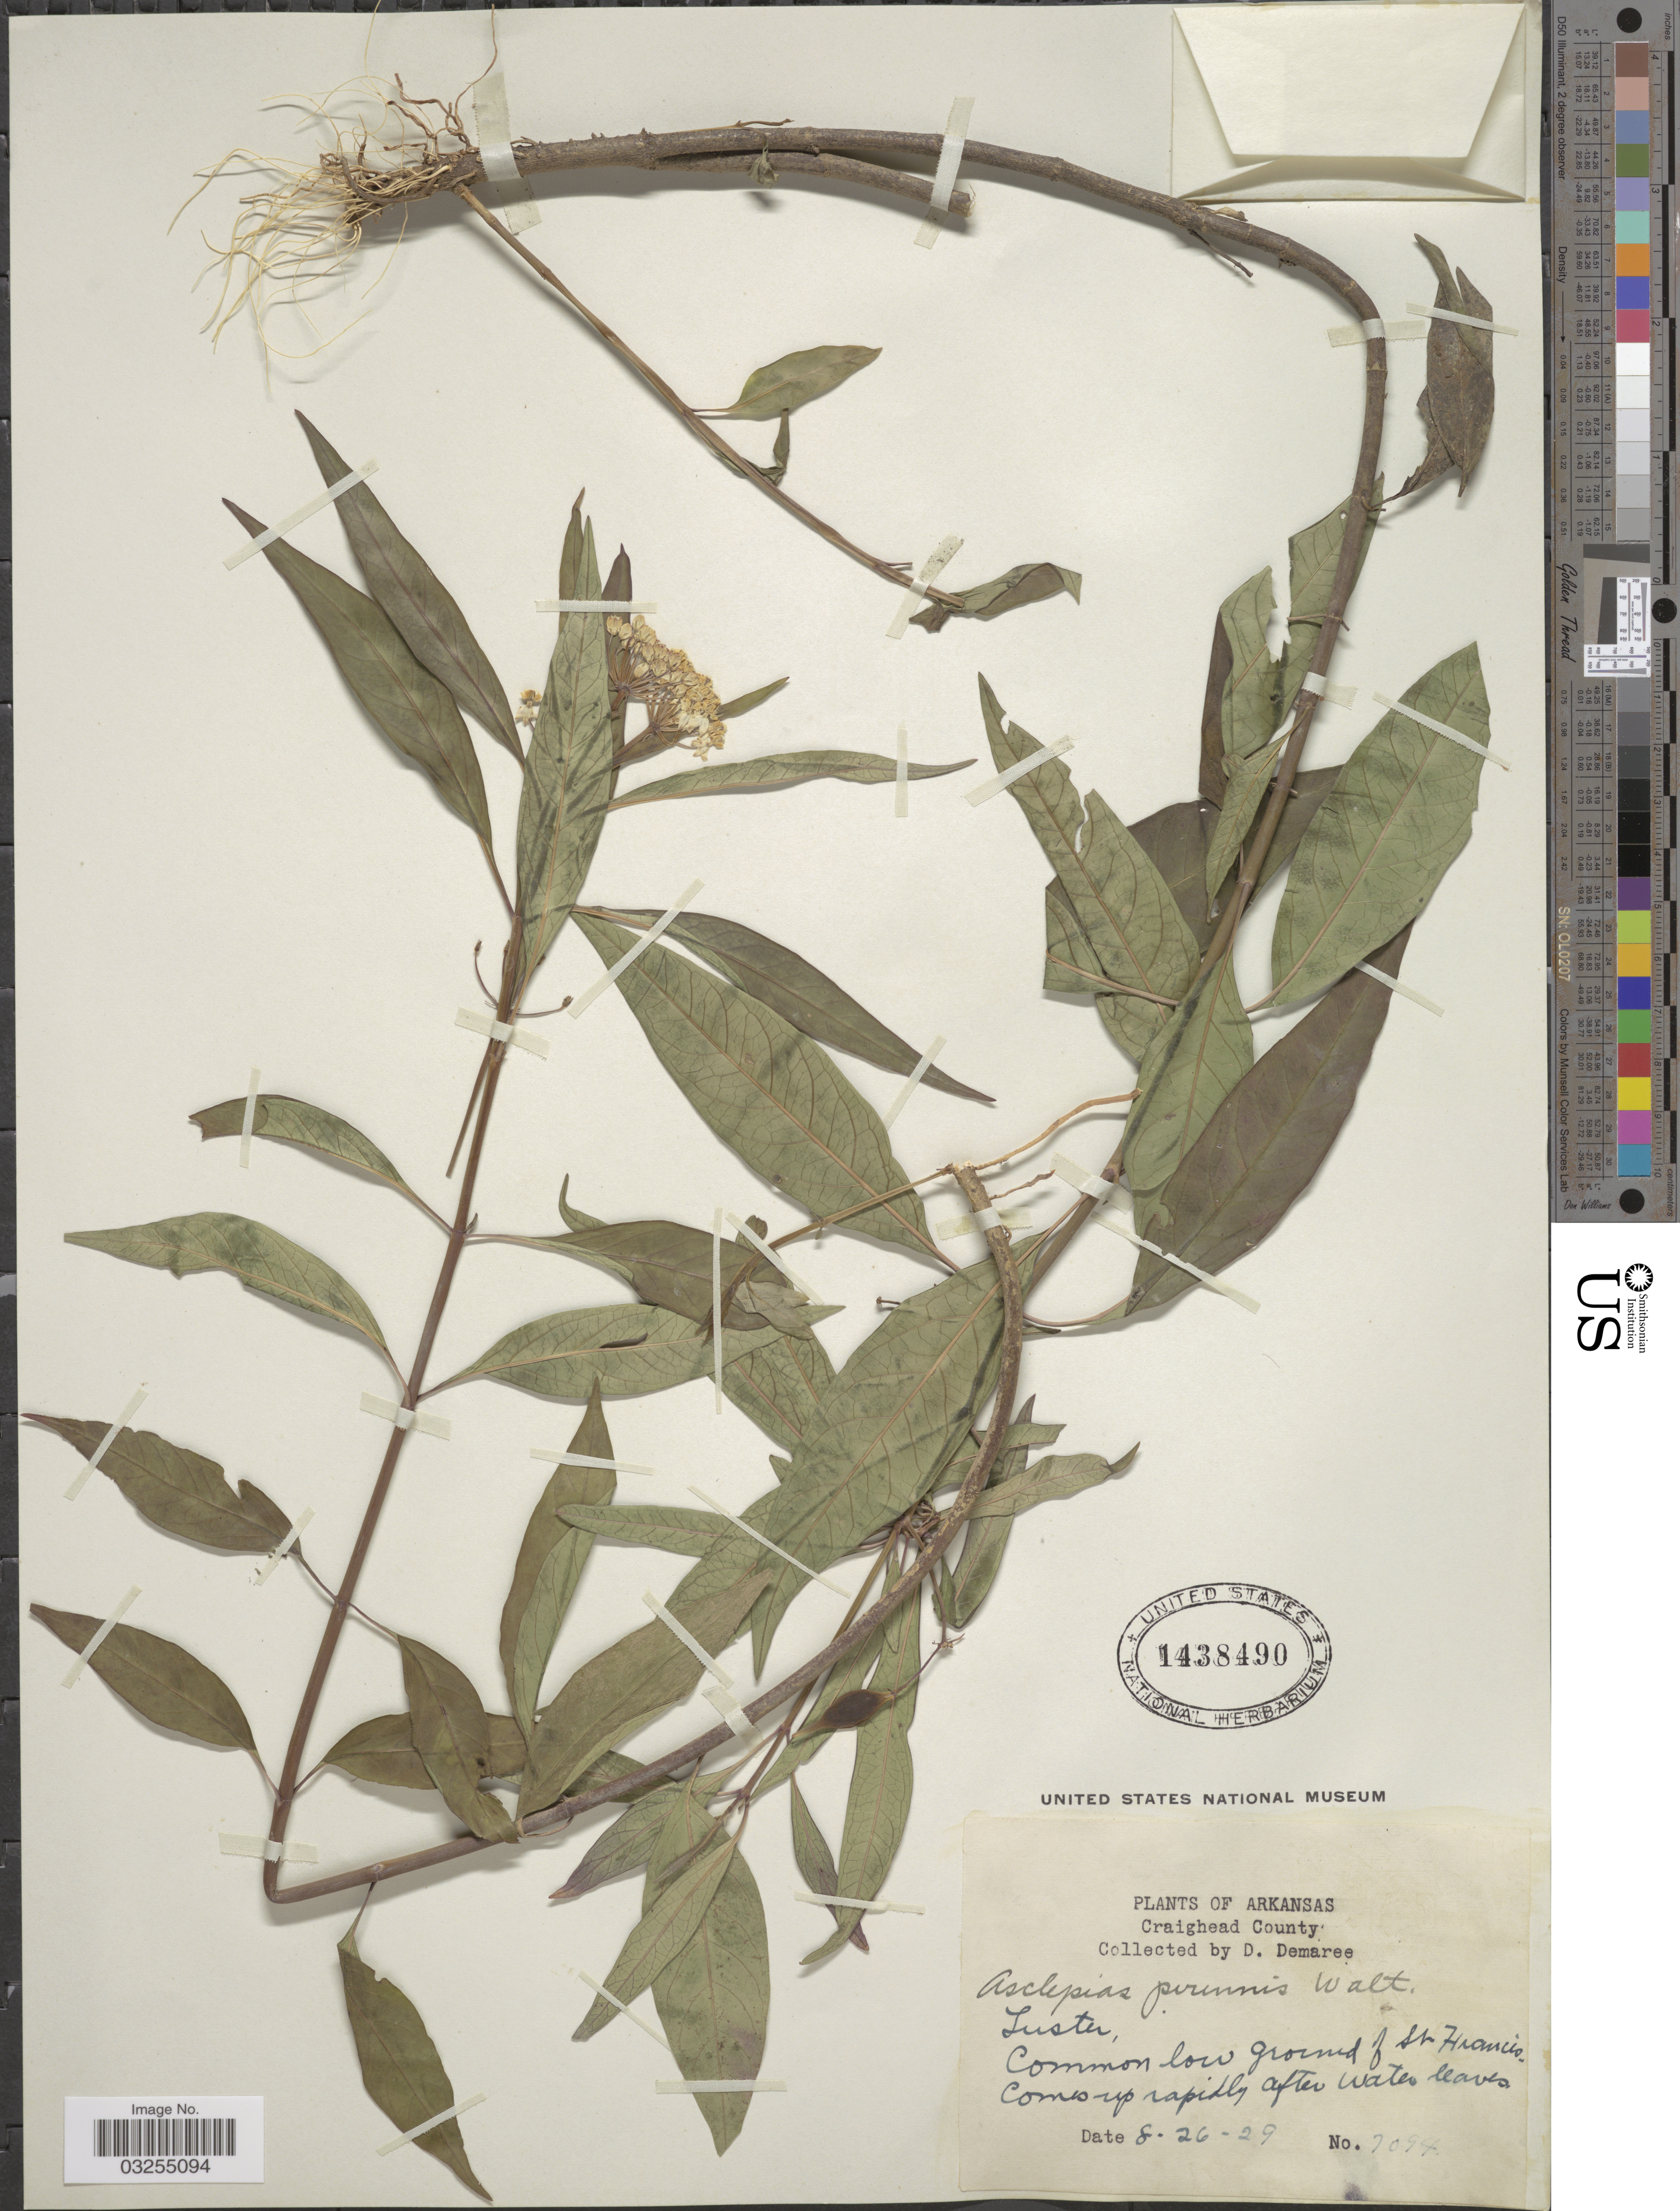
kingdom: Plantae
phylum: Tracheophyta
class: Magnoliopsida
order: Gentianales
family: Apocynaceae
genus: Asclepias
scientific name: Asclepias perennis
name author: Walter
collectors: D. Demaree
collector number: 7094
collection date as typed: Transcribed d/m/y: 26/8/29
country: United States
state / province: Arkansas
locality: Craighead County. Luster, Common low ground of St. Francis.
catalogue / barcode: US 1438490